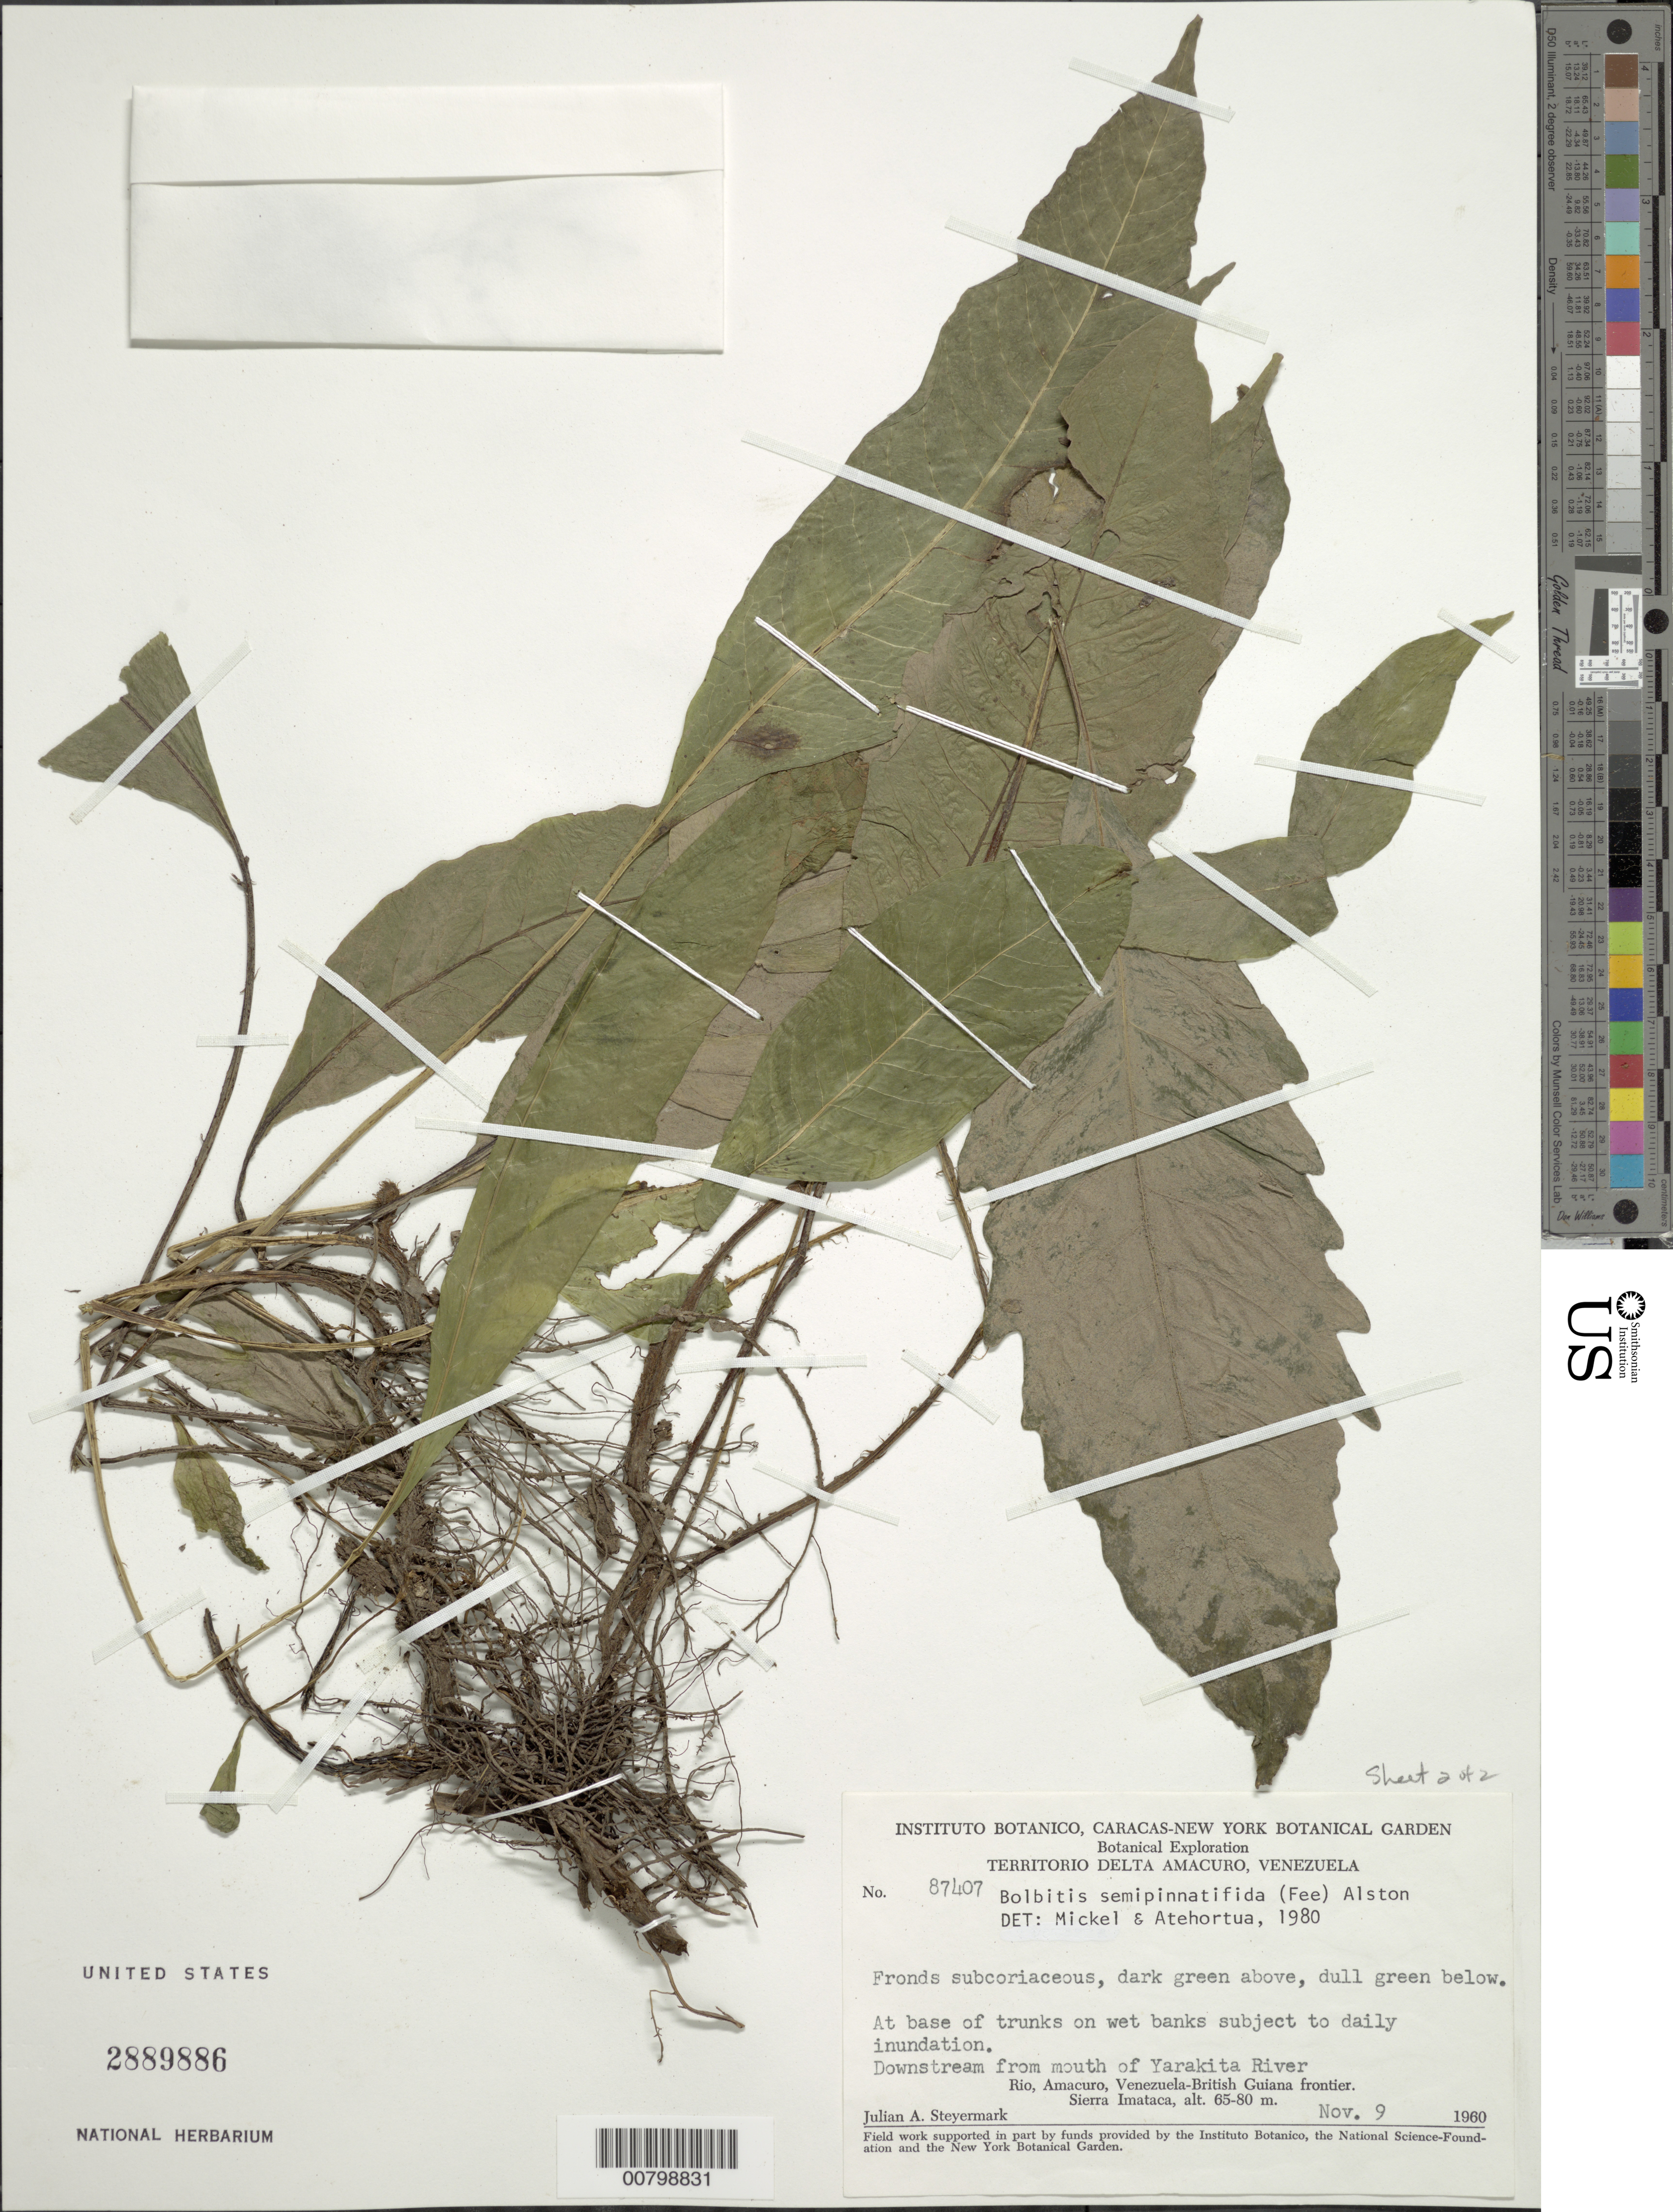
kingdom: Plantae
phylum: Tracheophyta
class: Polypodiopsida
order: Polypodiales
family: Dryopteridaceae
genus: Bolbitis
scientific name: Bolbitis semipinnatifida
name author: (Fée) Alston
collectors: J. Steyermark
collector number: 87407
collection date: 1960-11-09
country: Venezuela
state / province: Delta Amacuro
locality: At base of trunks on wet banks subject to daily inundation, Downstream from mouth of Yarakita River, Rio, Amacuro, Venezulea-British Guiana frontier, Sierra Imataca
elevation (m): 65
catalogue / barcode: US 2889886